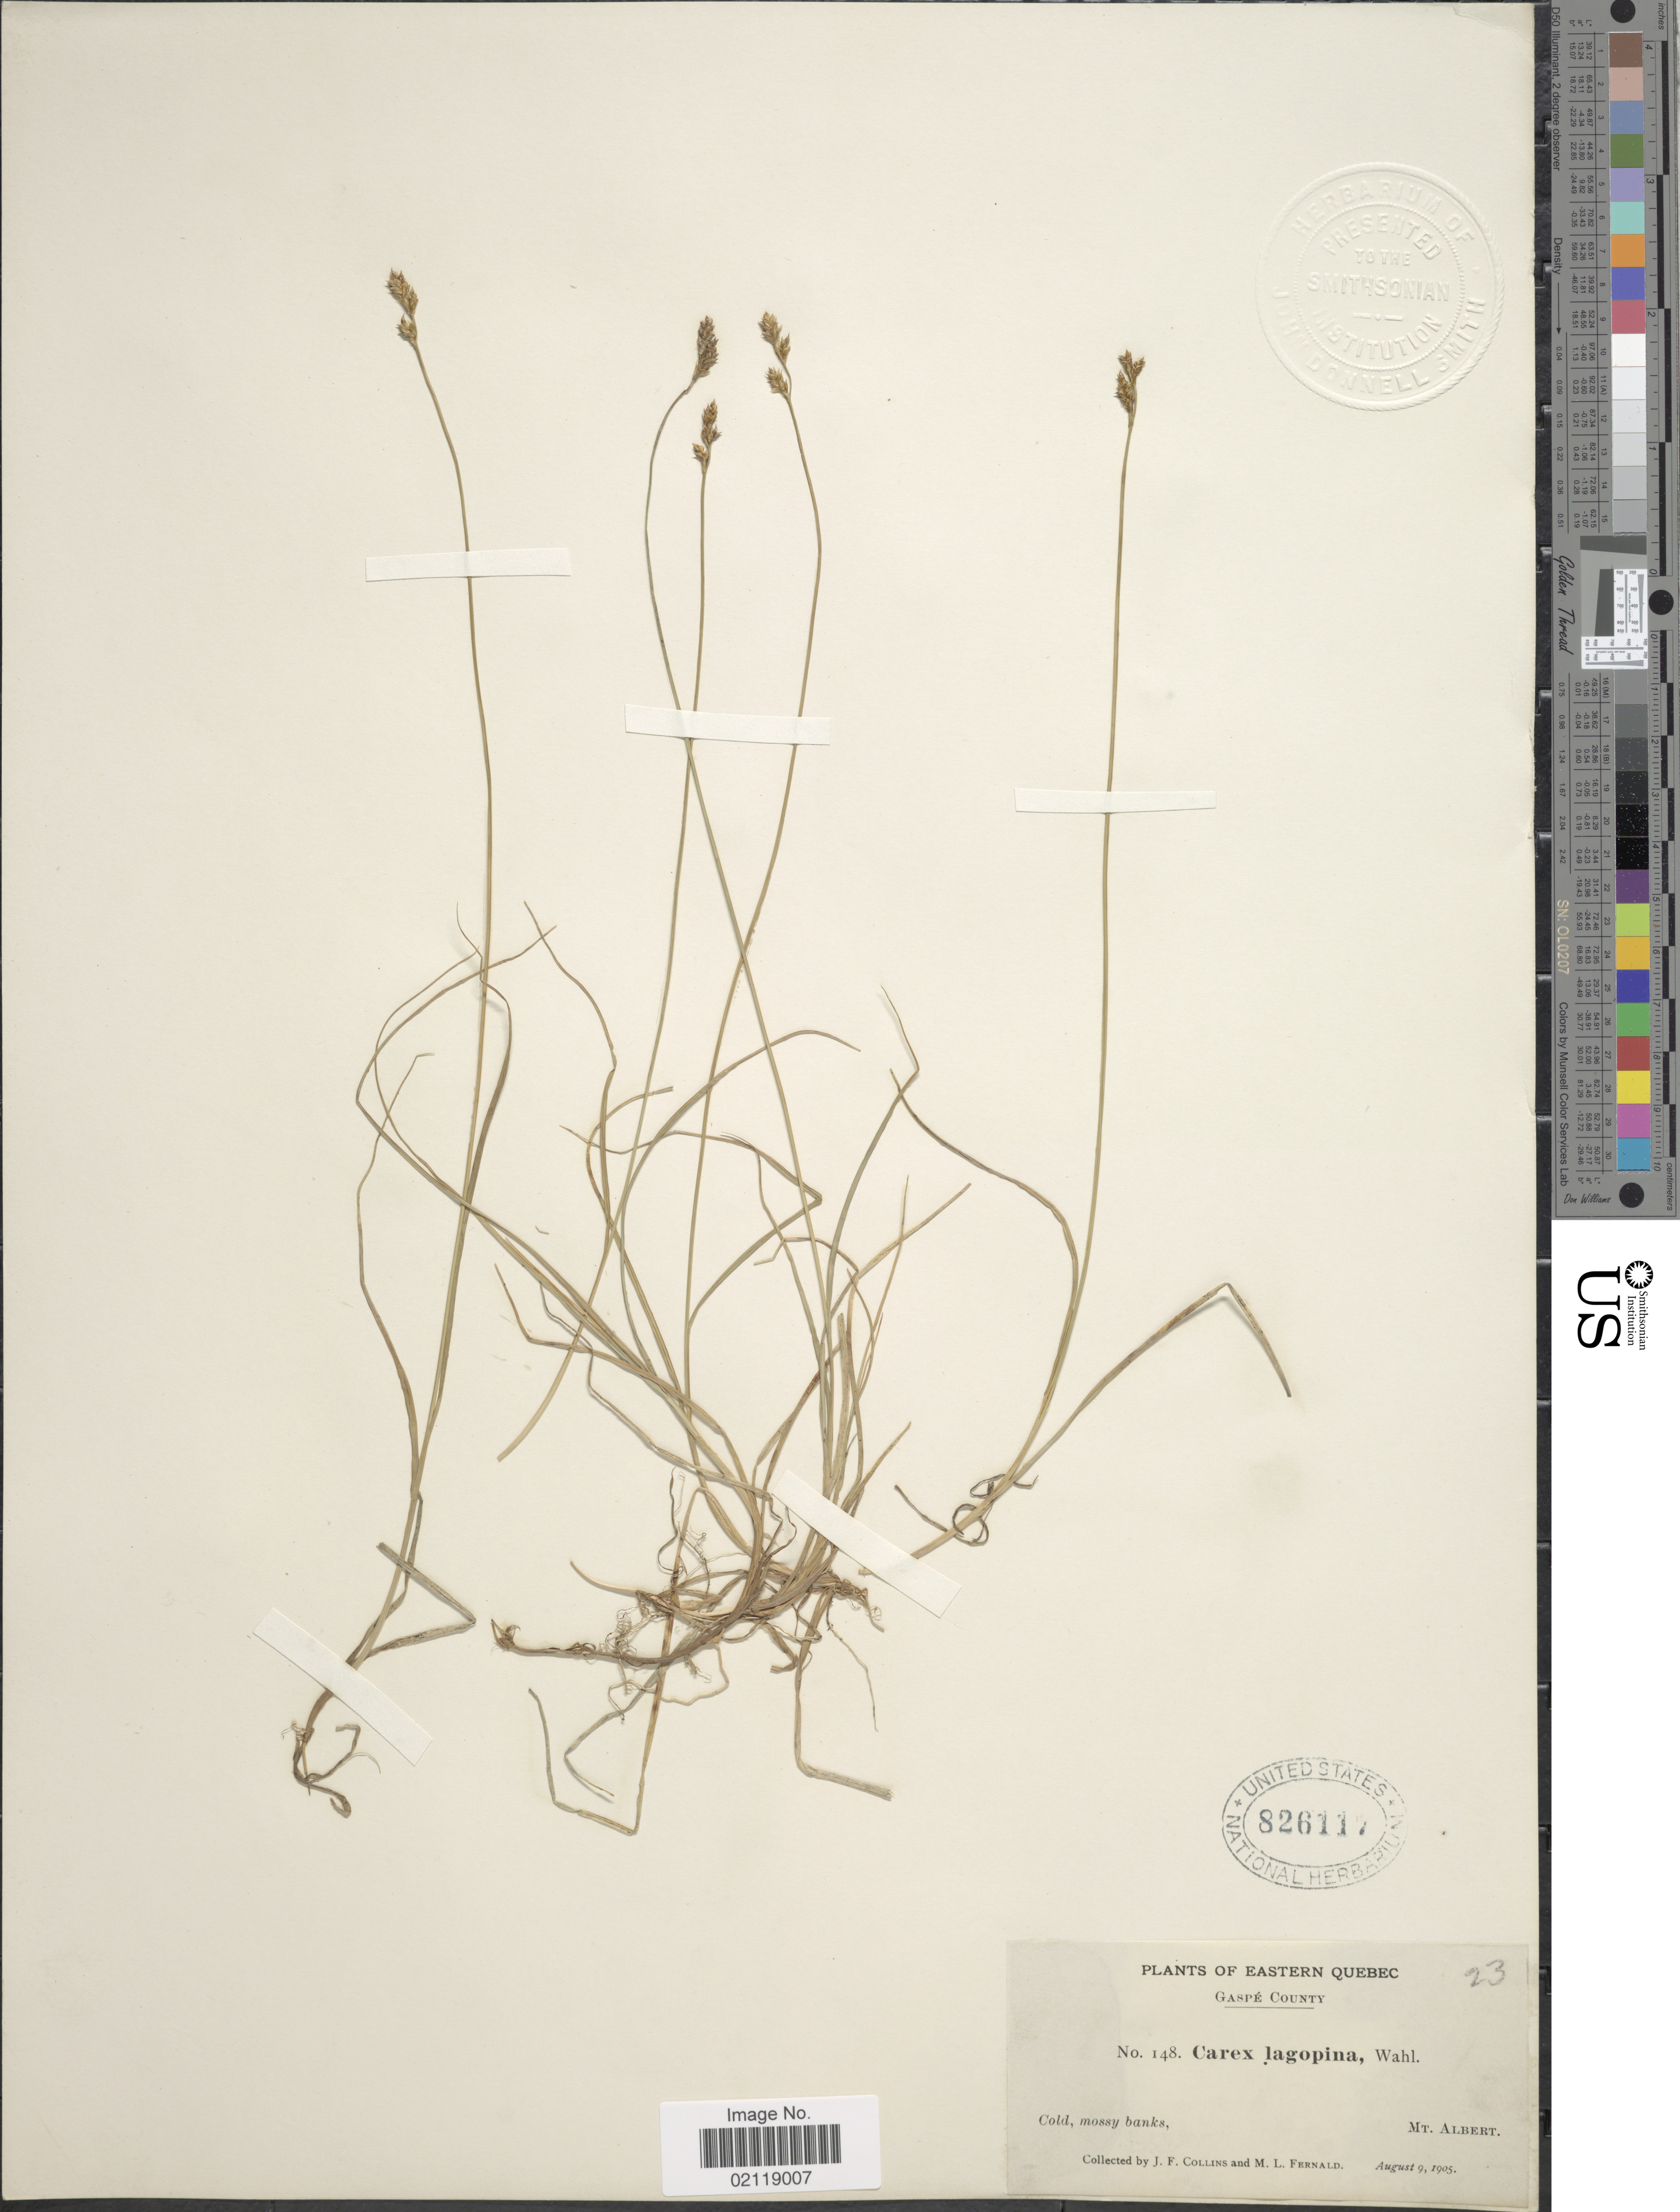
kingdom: Plantae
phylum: Tracheophyta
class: Liliopsida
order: Poales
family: Cyperaceae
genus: Carex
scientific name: Carex lachenalii subsp. lachenalii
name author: Schkuhr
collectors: J. Collins & M. L. Fernald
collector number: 148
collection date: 1905-08-09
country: Canada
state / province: Quebec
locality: Eastern Quebec. Gaspe County. Cold, mossy banks, Mt. Albert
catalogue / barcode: US 826117